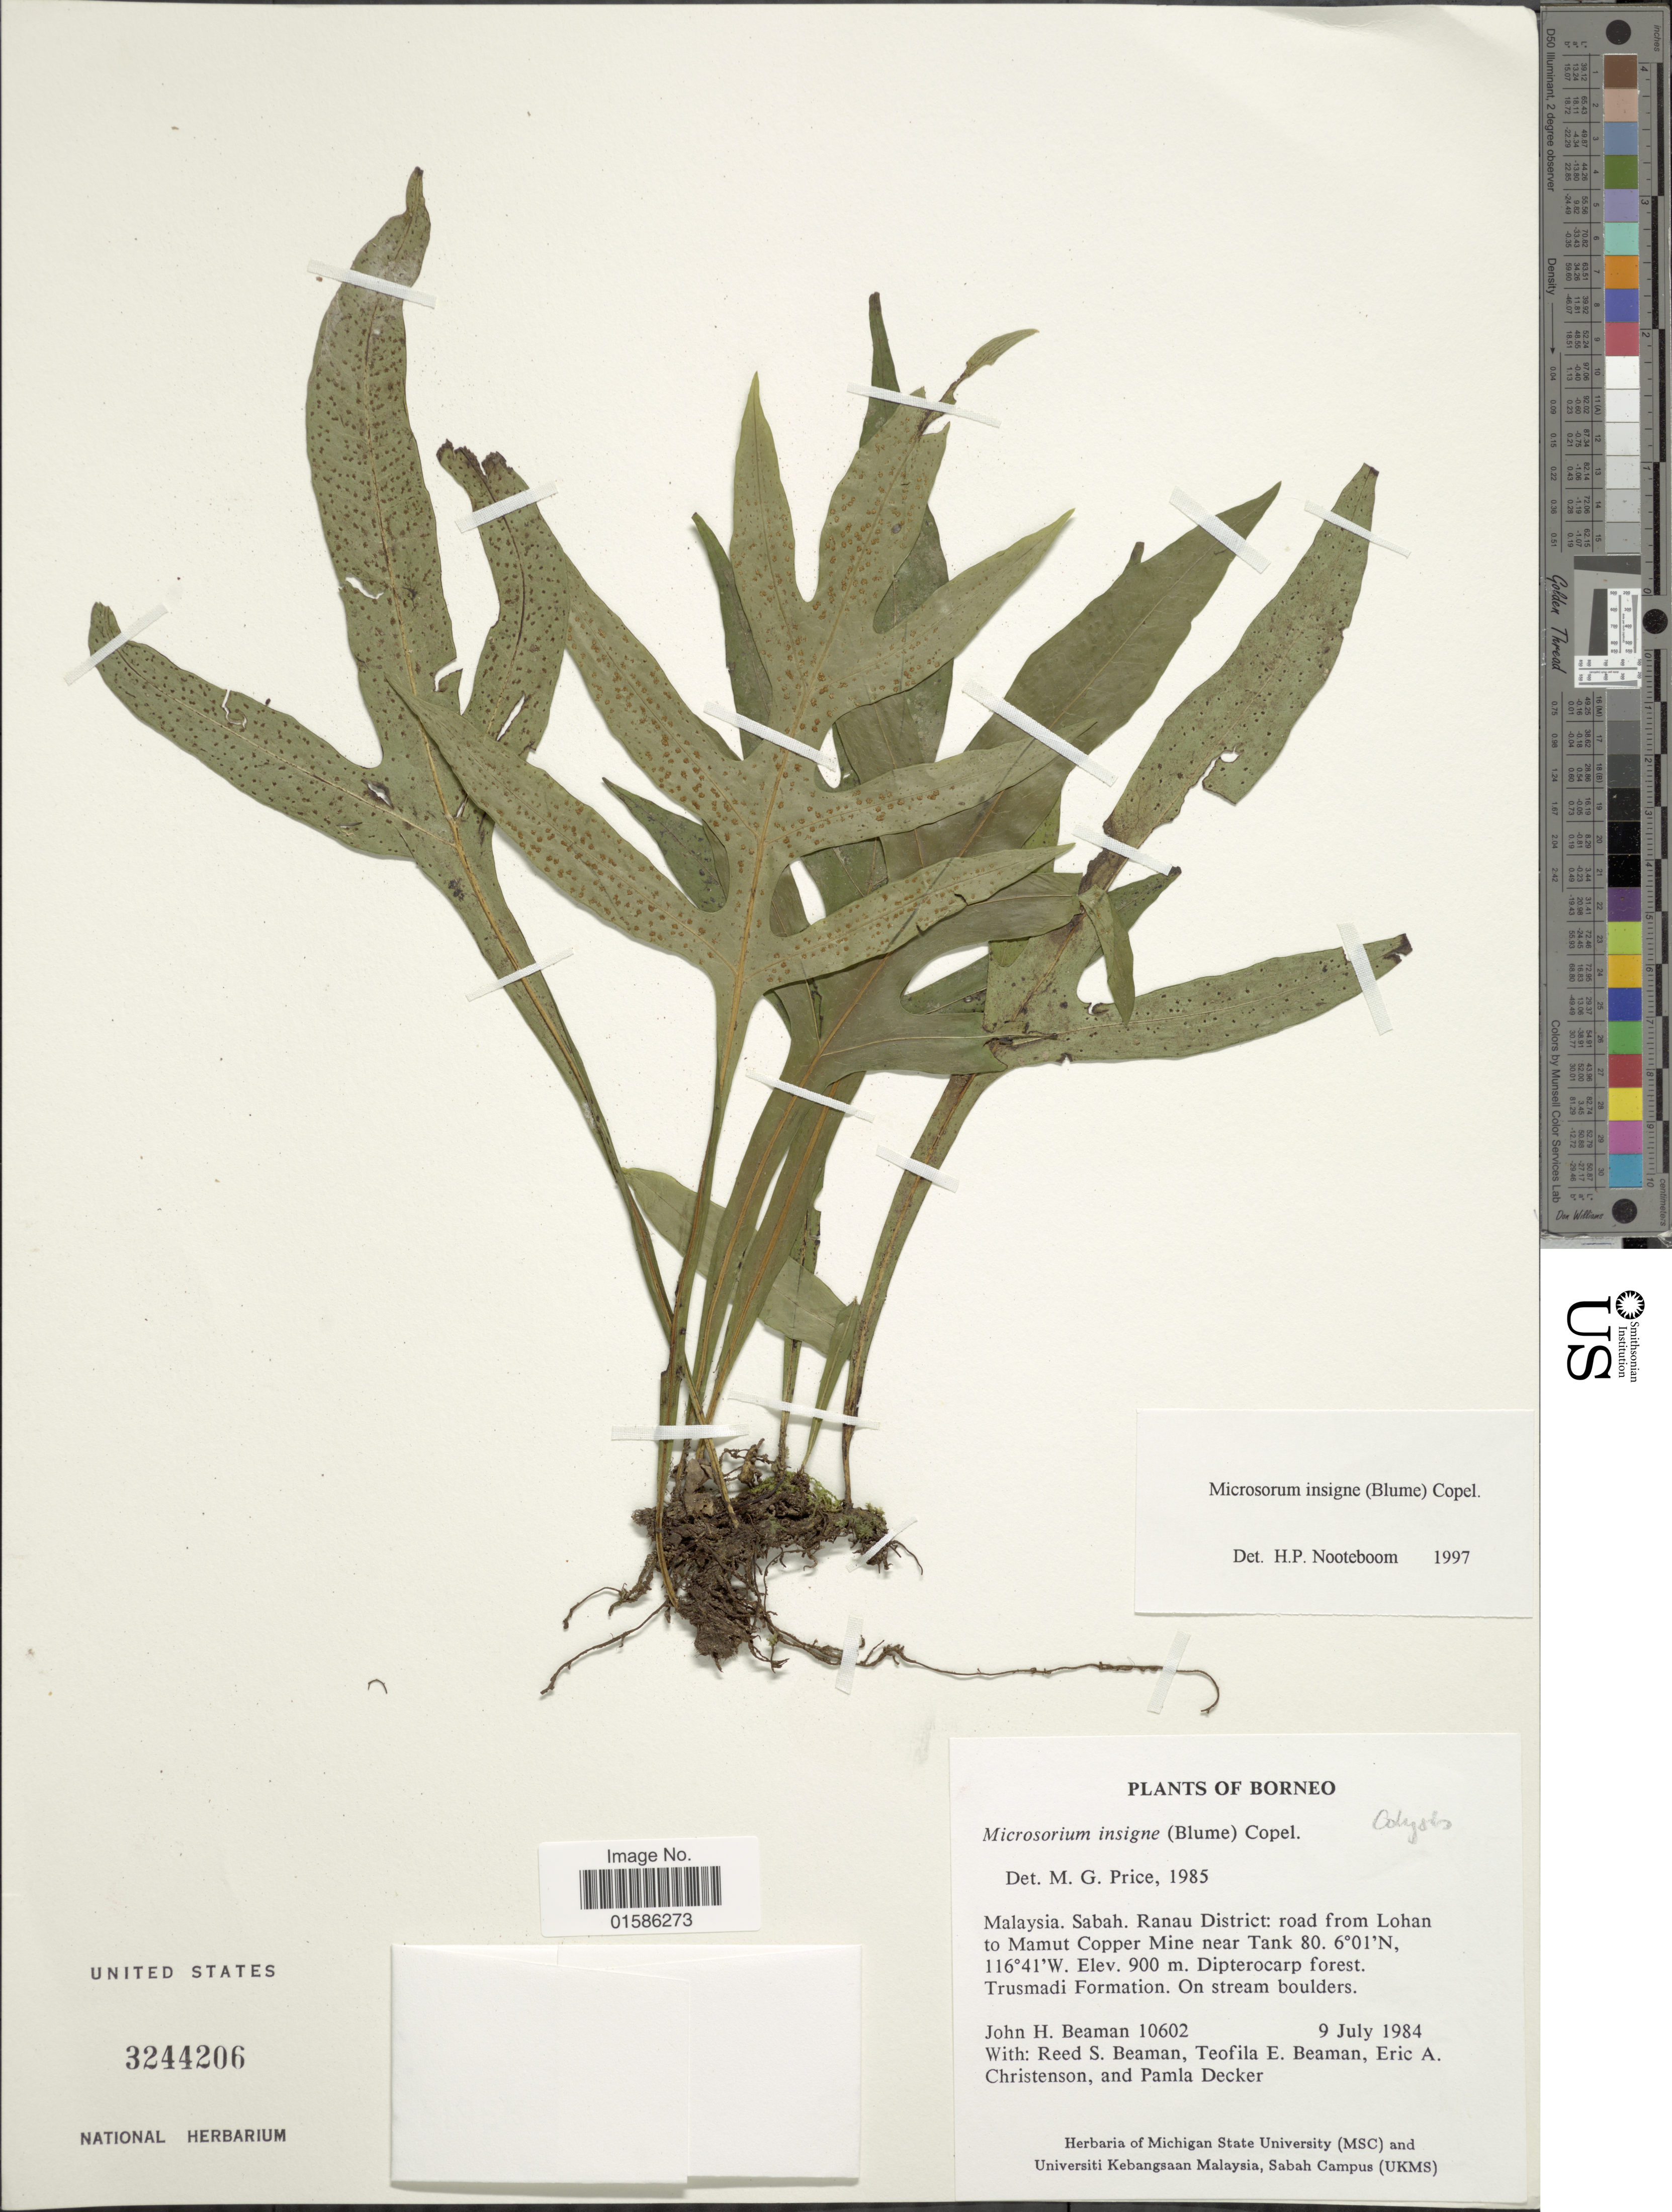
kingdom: Plantae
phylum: Tracheophyta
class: Polypodiopsida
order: Polypodiales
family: Polypodiaceae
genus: Microsorum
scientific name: Microsorum insigne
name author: (Blume) Copel.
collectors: J. H. Beaman, R. S. Beaman, T. E. Beaman, E. A. Christenson & P. Decker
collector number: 10602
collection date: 1984-07-09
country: Malaysia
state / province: Sabah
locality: Borneo, Ranau District: road from Lohan to Mamut Copper Mine near Tank 80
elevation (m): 900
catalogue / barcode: US 3244206